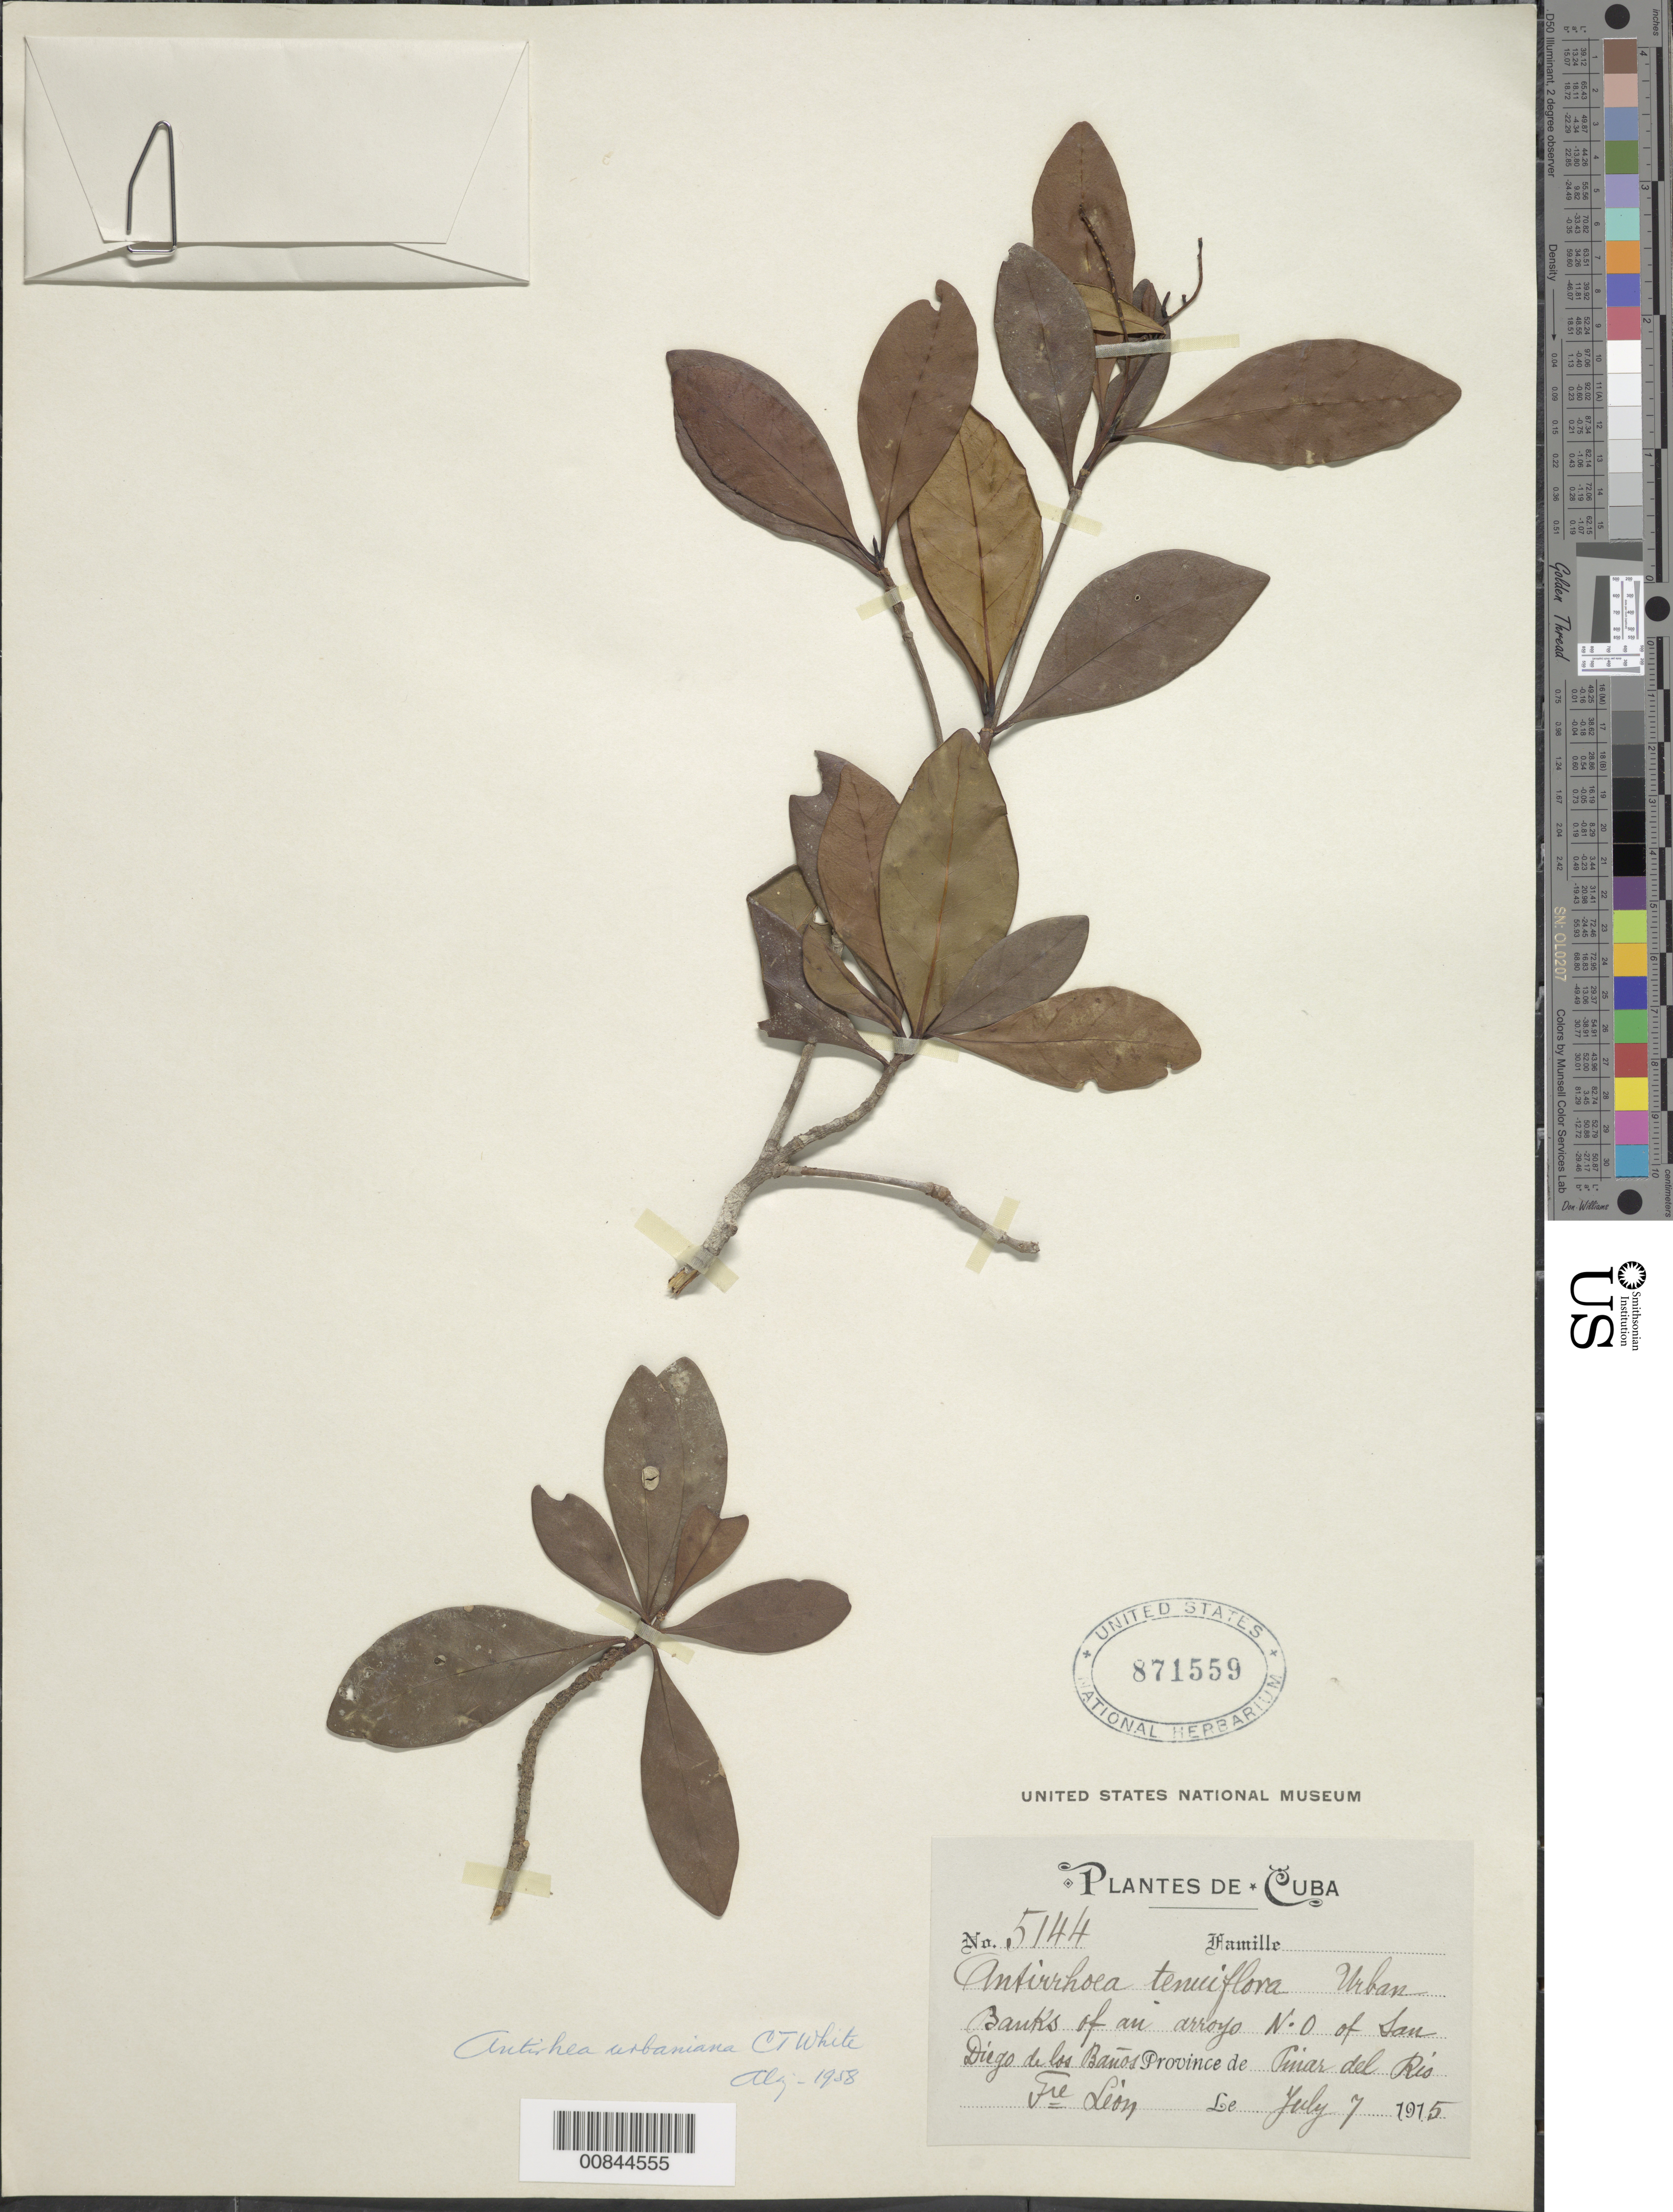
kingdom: Plantae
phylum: Tracheophyta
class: Magnoliopsida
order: Gentianales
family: Rubiaceae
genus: Stenostomum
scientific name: Stenostomum urbanianum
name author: (C.T. White) Borhidi & Fernández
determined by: Liogier, Alain H.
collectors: Bro. León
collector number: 5144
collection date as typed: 07 Jul 1915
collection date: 1915-07-07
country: Cuba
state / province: Pinar del Río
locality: N.O of San Diego de los Baños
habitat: Banks of an arroyo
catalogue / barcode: US 871559